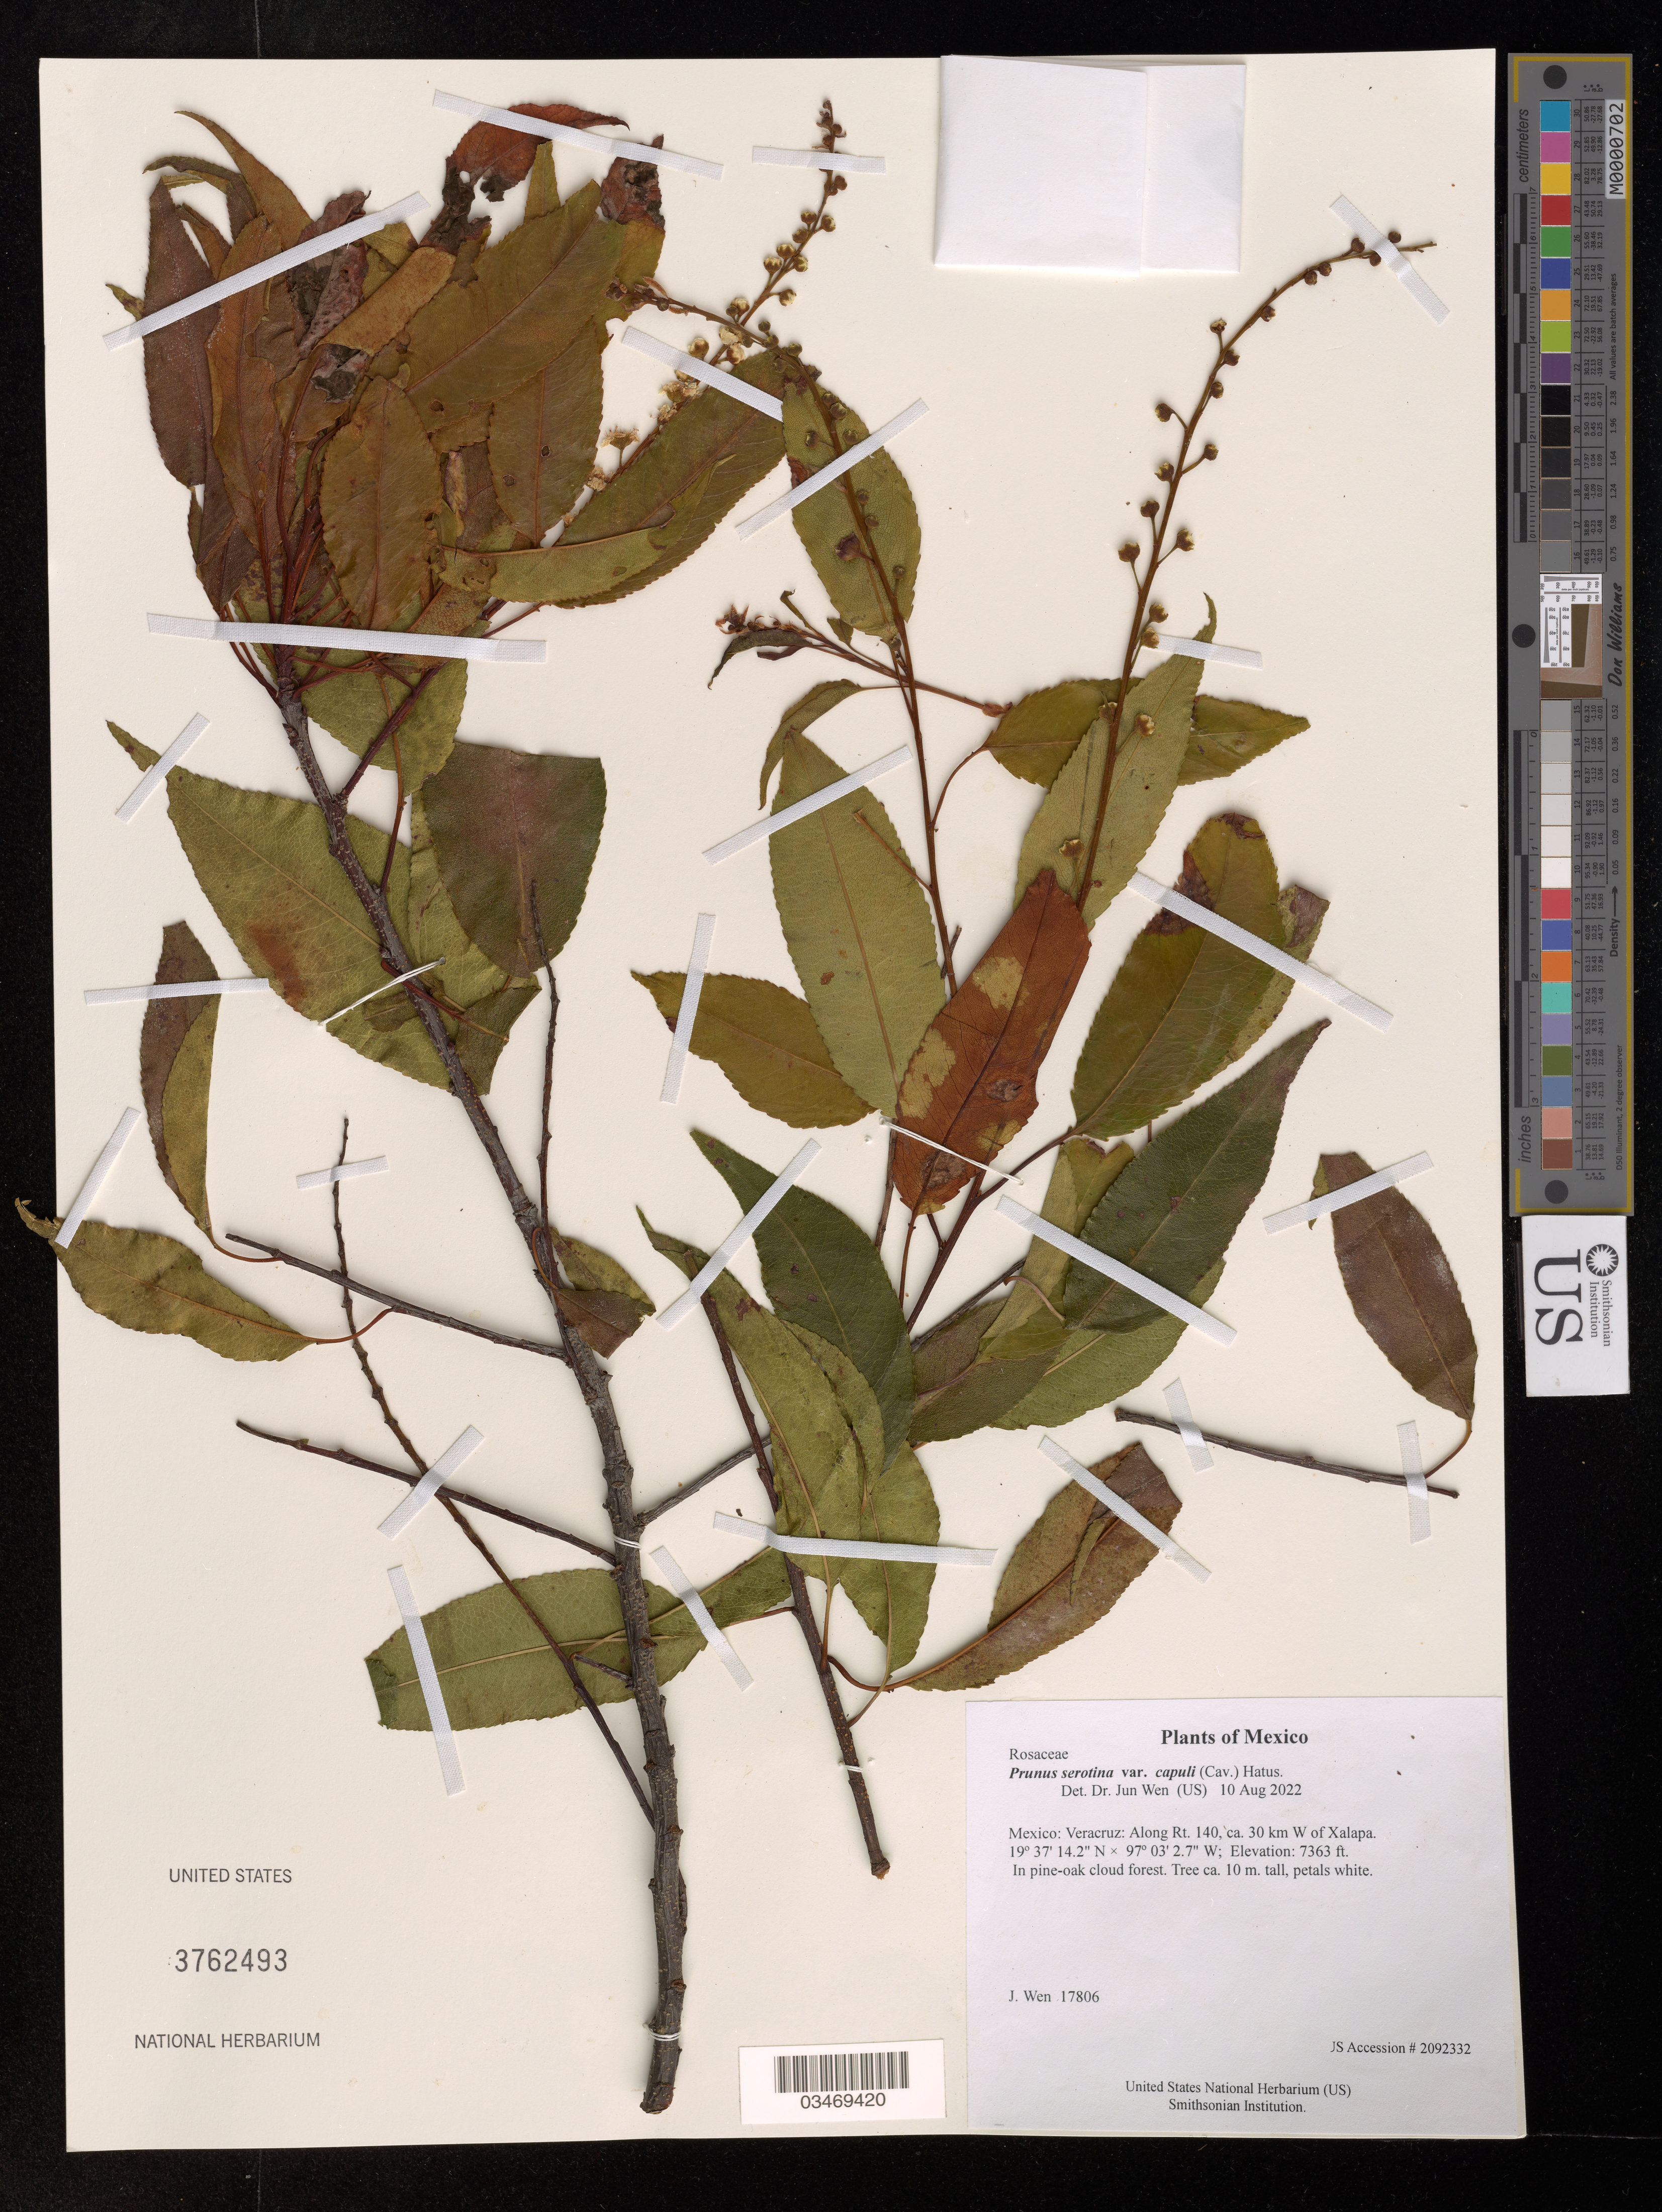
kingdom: Plantae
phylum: Tracheophyta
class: Magnoliopsida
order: Rosales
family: Rosaceae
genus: Prunus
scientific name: Prunus serotina var. salicifolia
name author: (Kunth) Koehne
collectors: J. Wen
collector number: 17806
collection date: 2022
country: Mexico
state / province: Veracruz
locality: Along Rt. 140, ca. 30 km W of Xalapa.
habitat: In pine-oak cloud forest.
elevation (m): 2244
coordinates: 19 37.237 N, 97 03.045 W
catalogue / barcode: US 3762493